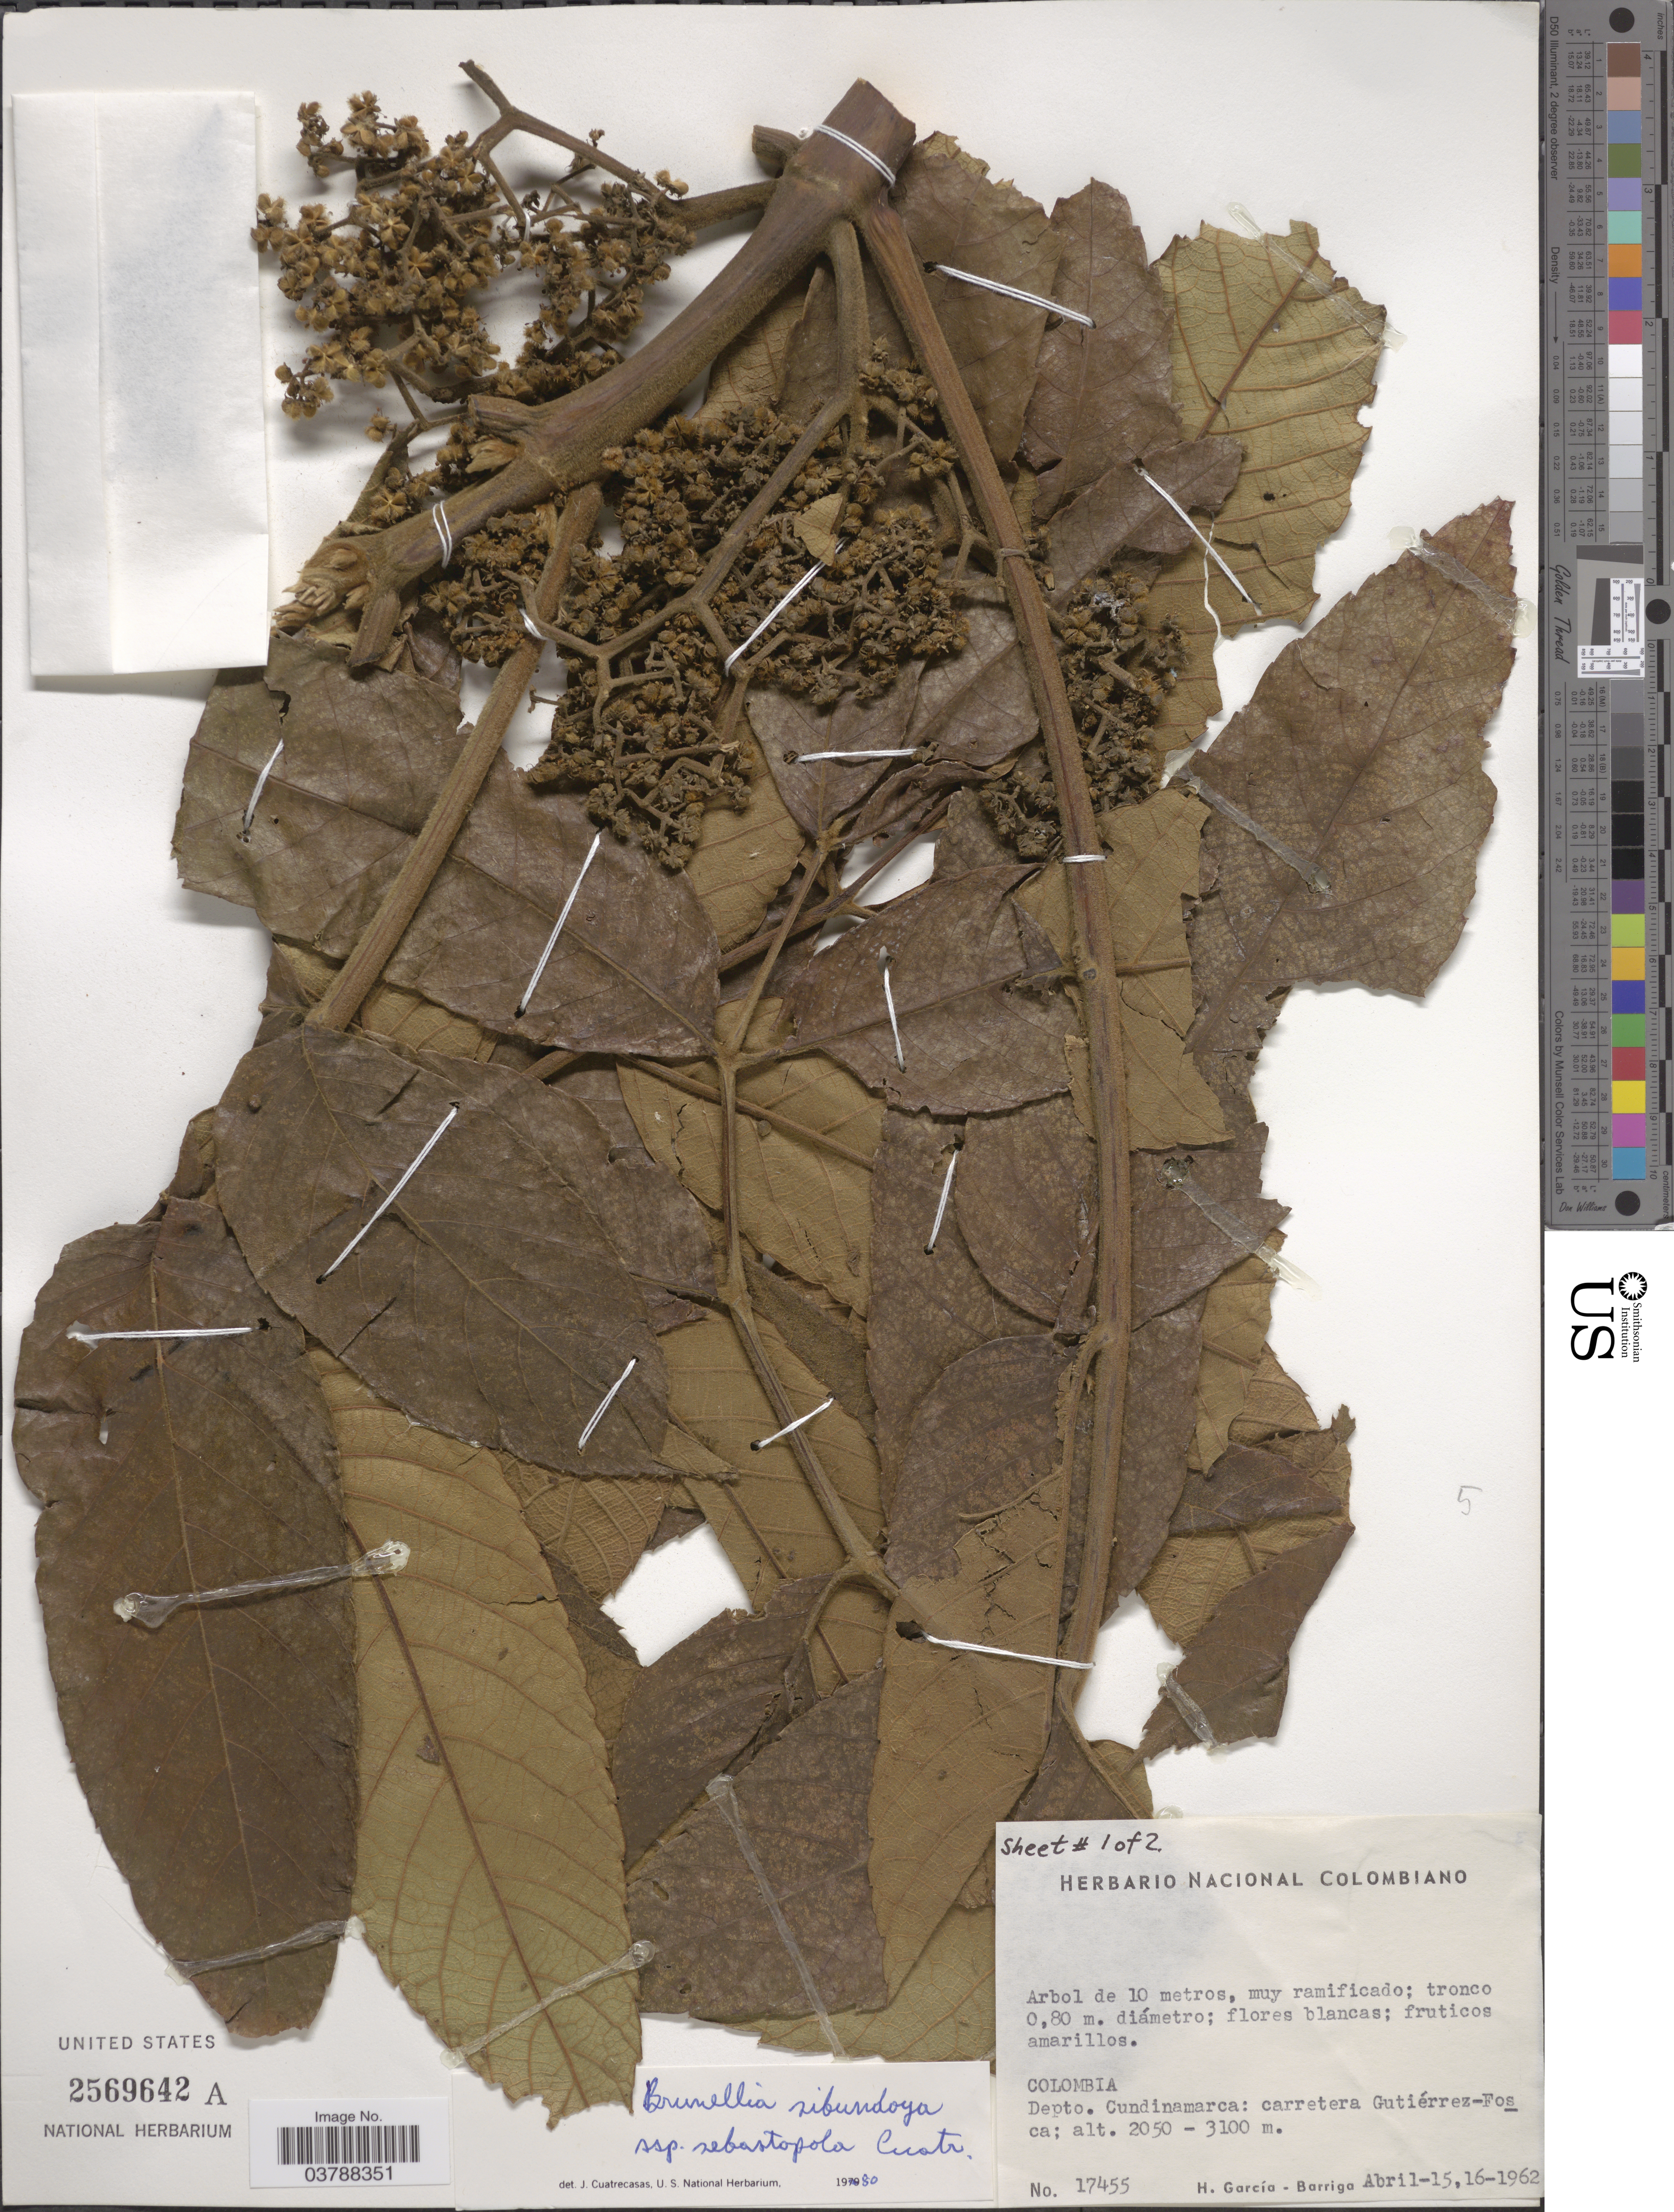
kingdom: Plantae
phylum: Tracheophyta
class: Magnoliopsida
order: Oxalidales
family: Brunelliaceae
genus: Brunellia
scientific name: Brunellia sibundoya subsp. sebastopola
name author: Cuatrec.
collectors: H. García Barriga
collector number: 17455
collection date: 1962-04-15/1962-04-16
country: Colombia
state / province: Cundinamarca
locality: Depto. Cundinamarca: carretera Gutiérrez-Fos.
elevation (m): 2050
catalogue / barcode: US 2569642A